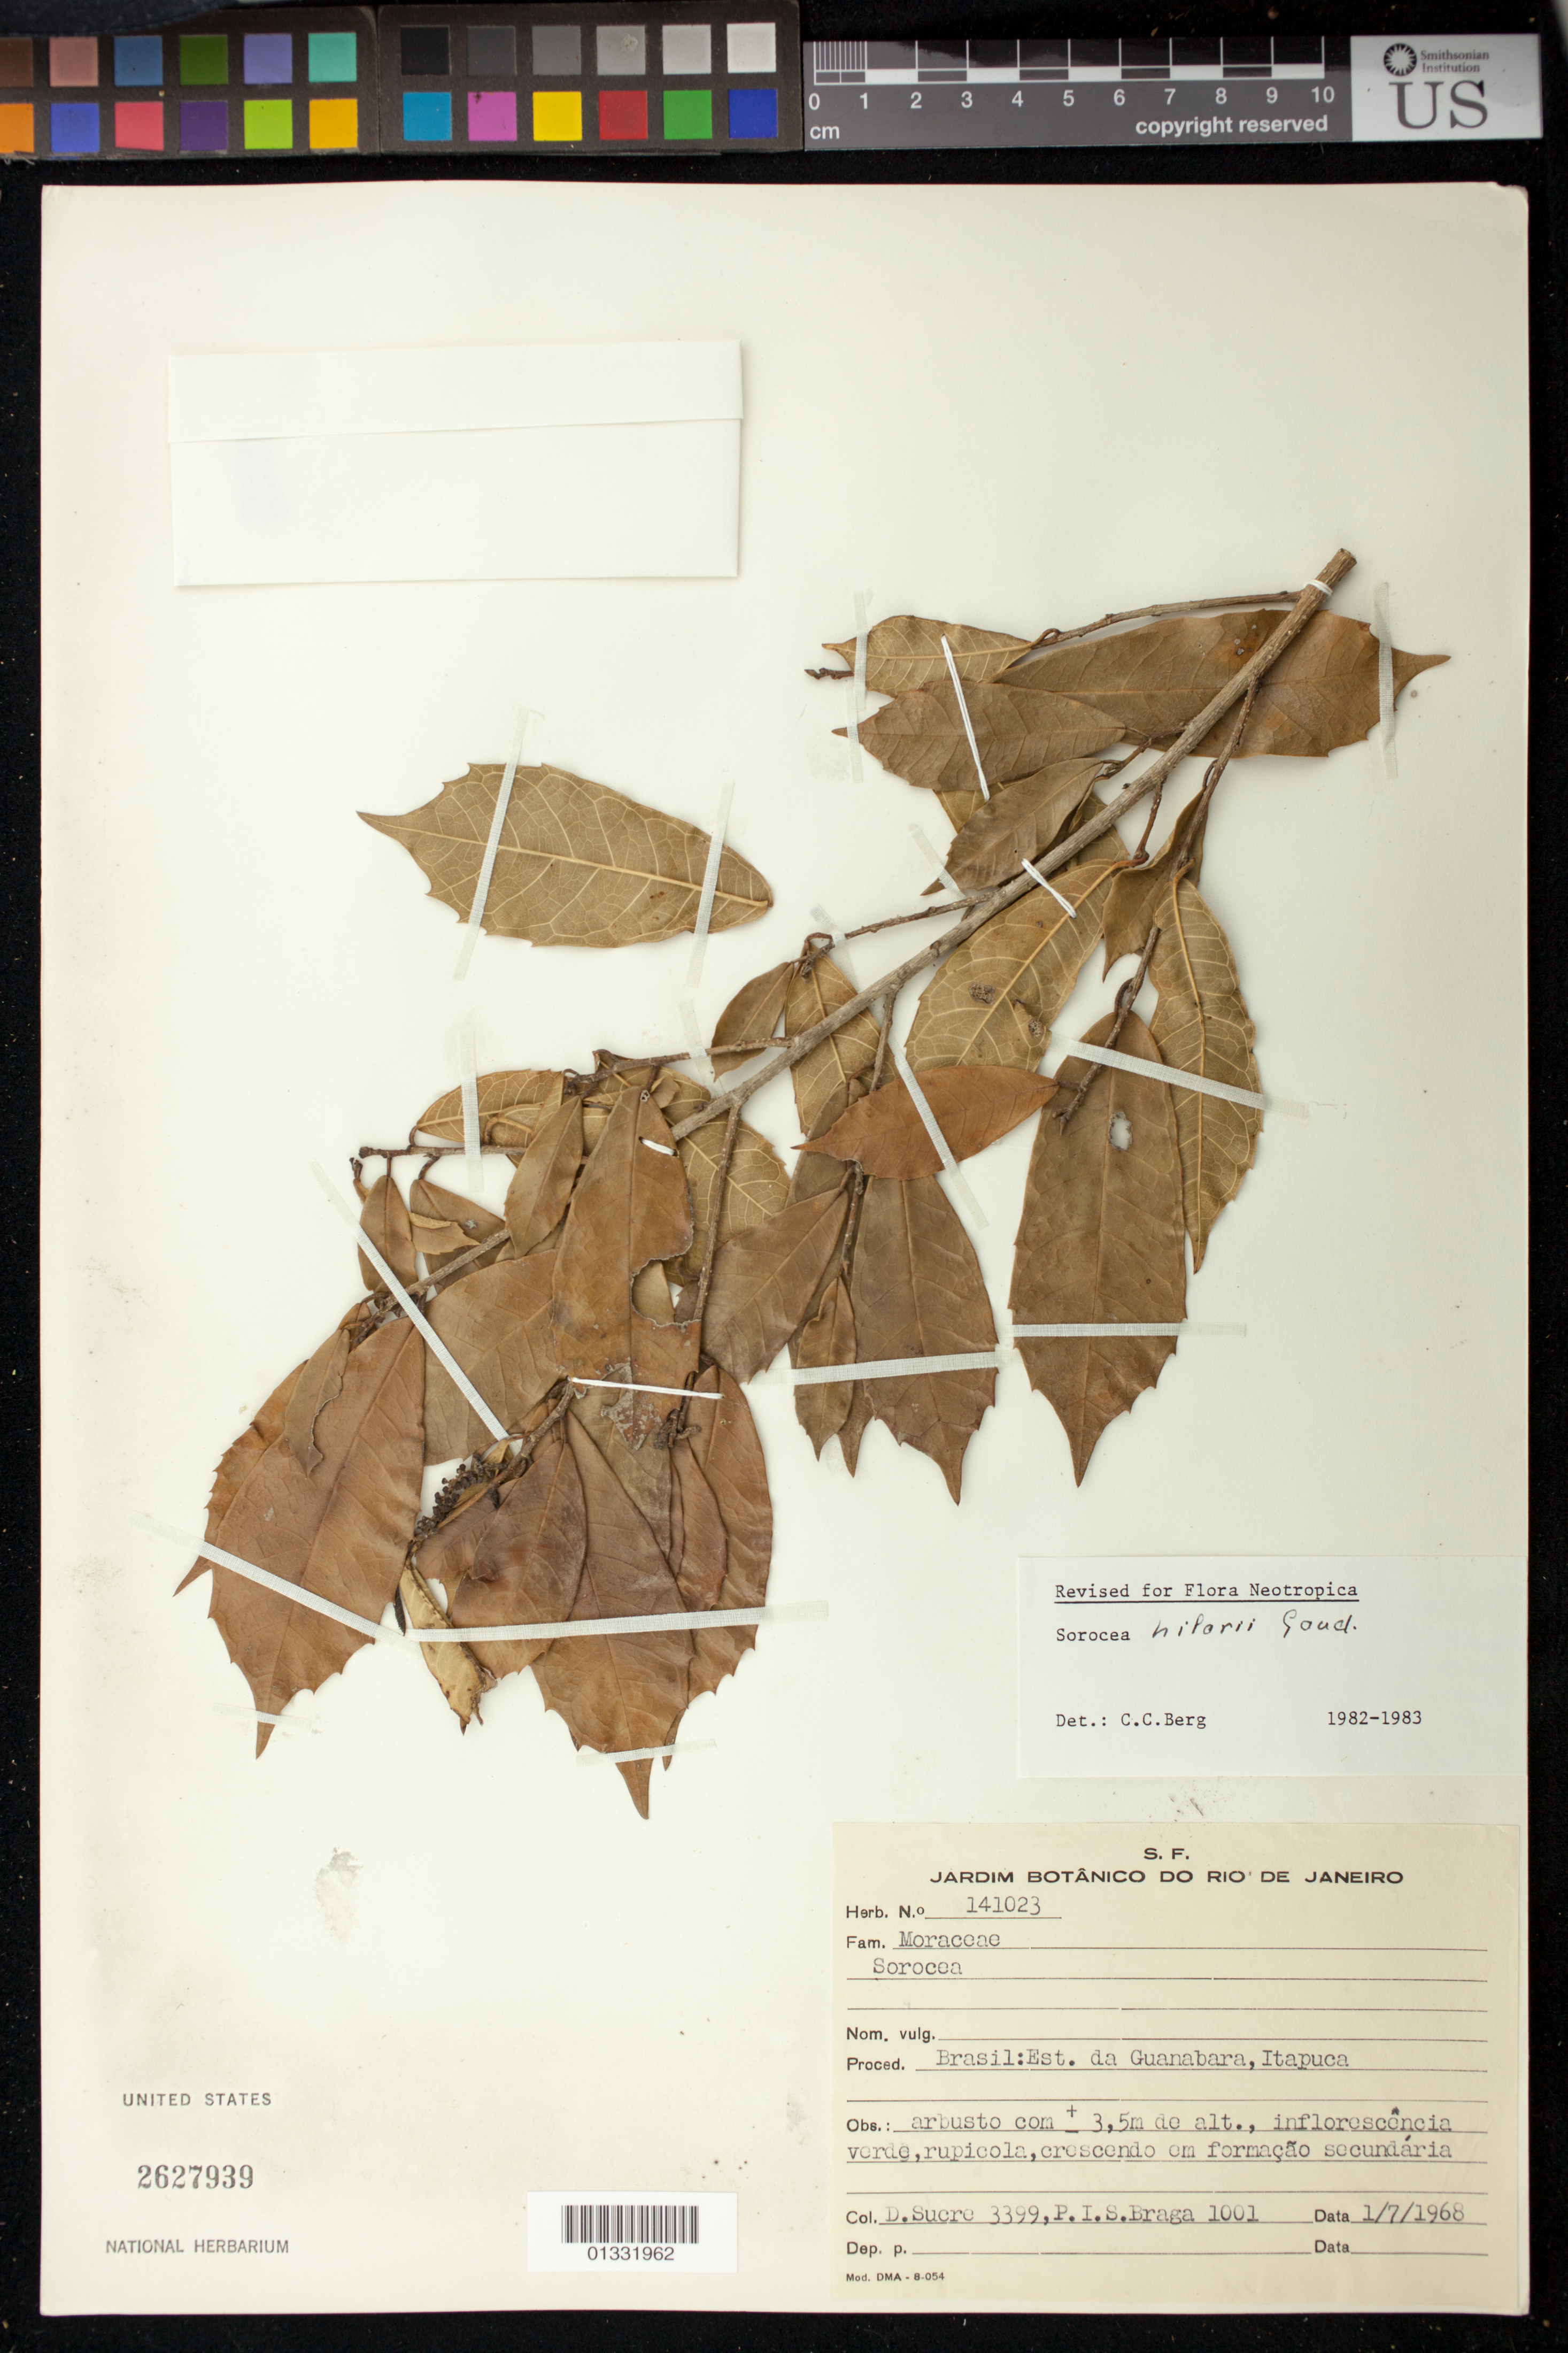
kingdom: Plantae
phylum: Tracheophyta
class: Magnoliopsida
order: Rosales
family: Moraceae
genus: Sorocea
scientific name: Sorocea hilarii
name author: Gaudich.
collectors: D. Sucre & P. I. S. Braga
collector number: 3399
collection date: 1968-07-01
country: Brazil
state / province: Rio de Janeiro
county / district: Rio de Janeiro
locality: Guanabara; Itapuca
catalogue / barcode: US 2627939